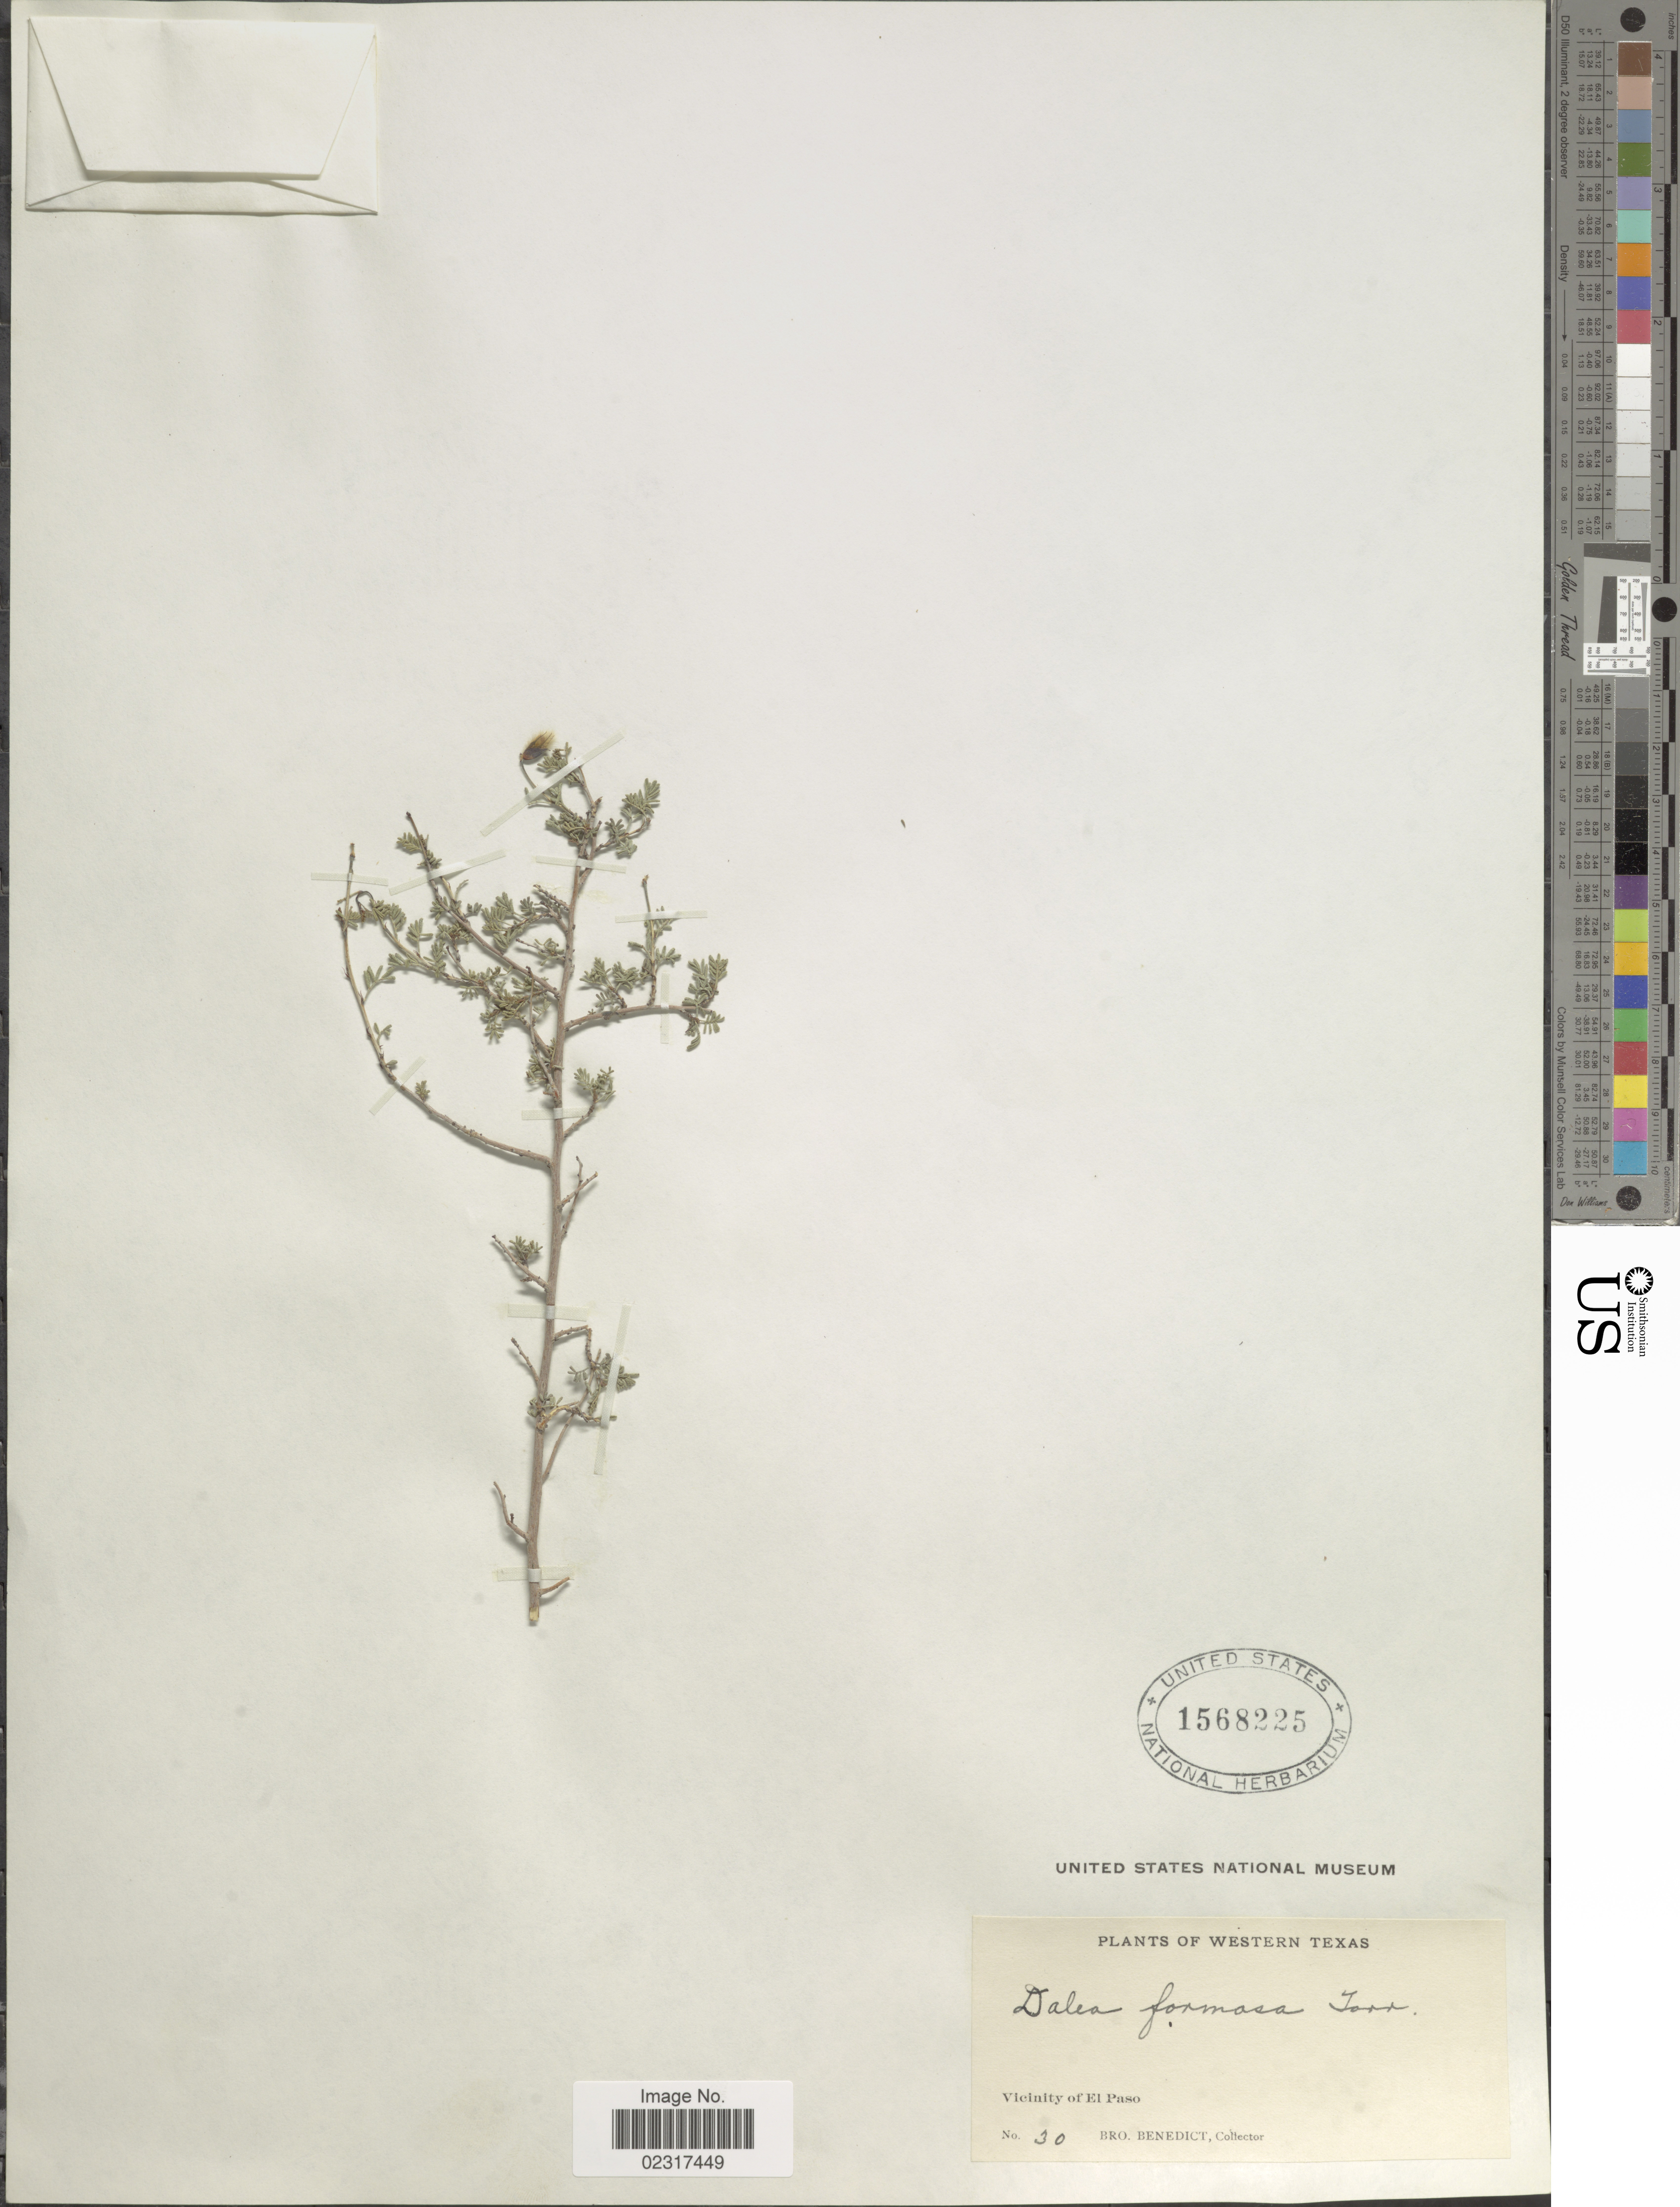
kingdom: Plantae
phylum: Tracheophyta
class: Magnoliopsida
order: Fabales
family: Fabaceae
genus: Dalea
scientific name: Dalea formosa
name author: Torr.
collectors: Bro. Benedict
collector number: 30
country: United States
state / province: Texas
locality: Vicinity of El Paso.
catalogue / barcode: US 1568225